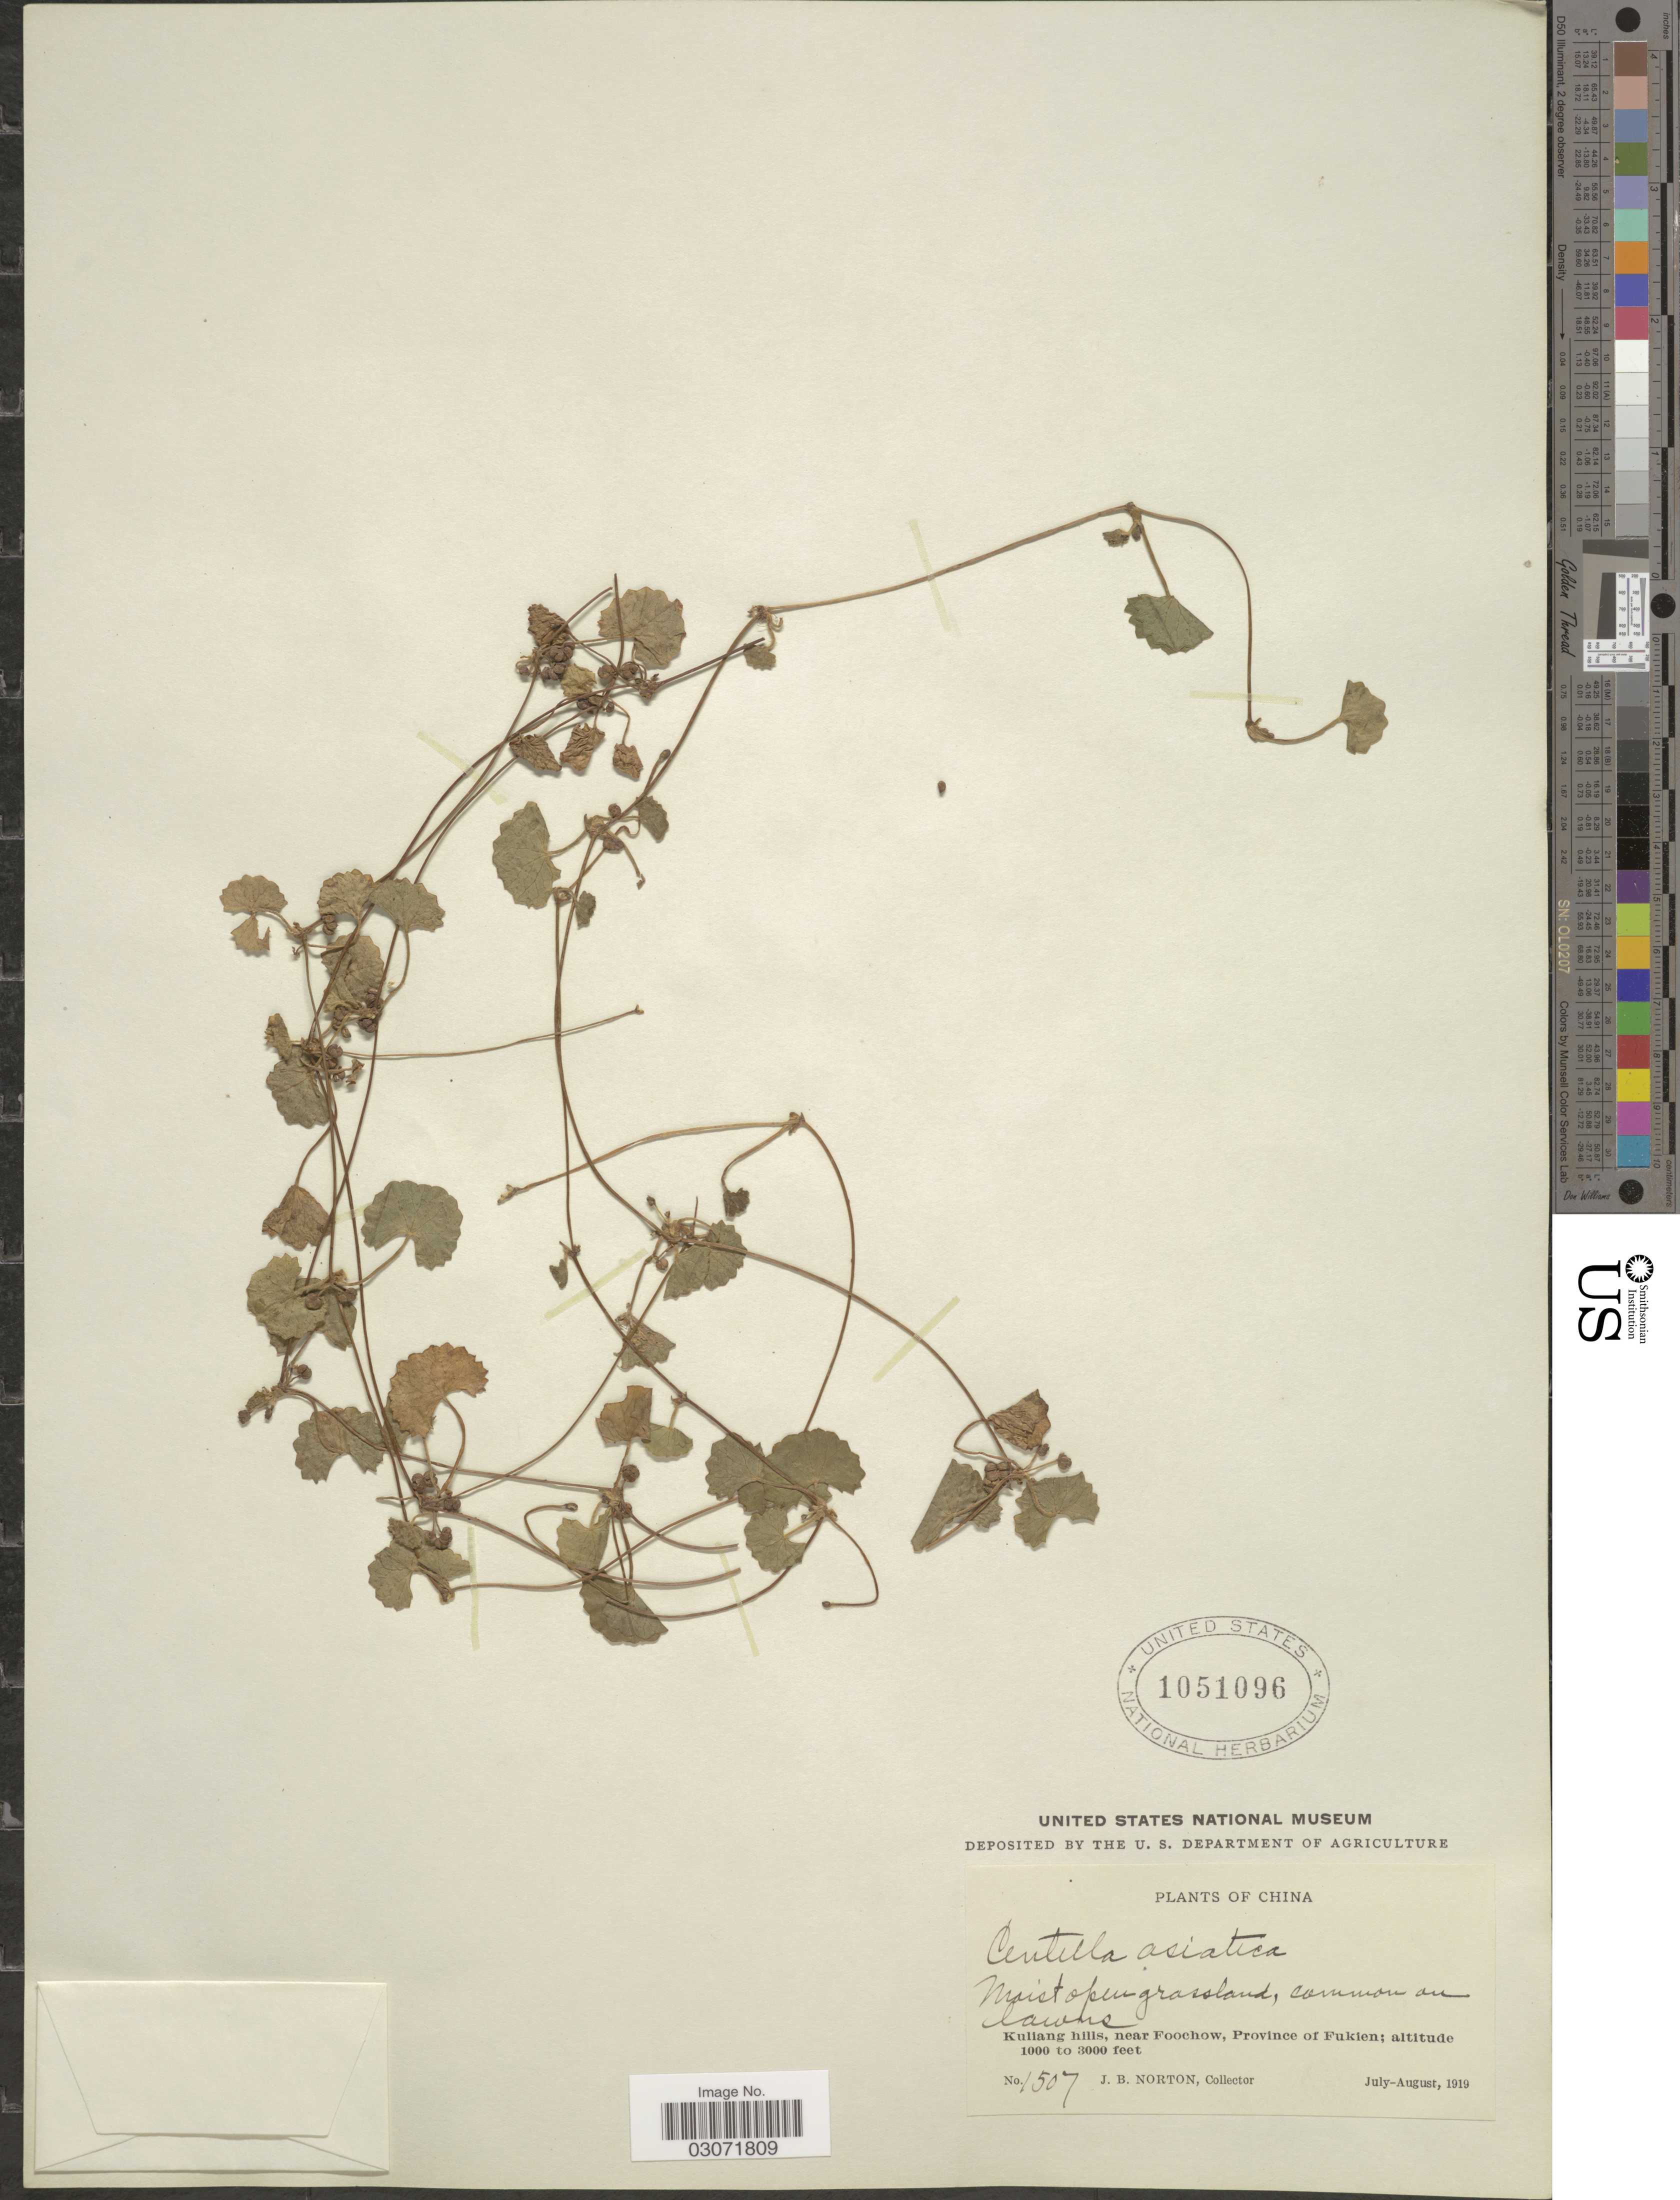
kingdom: Plantae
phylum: Tracheophyta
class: Magnoliopsida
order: Apiales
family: Apiaceae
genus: Centella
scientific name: Centella asiatica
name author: (L.) Urb.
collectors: J. B. Norton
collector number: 1507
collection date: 1919-07/1919-08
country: China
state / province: Fujian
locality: Kuliang hills, near Foochow, Province of Fukien.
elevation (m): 305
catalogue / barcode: US 1051096